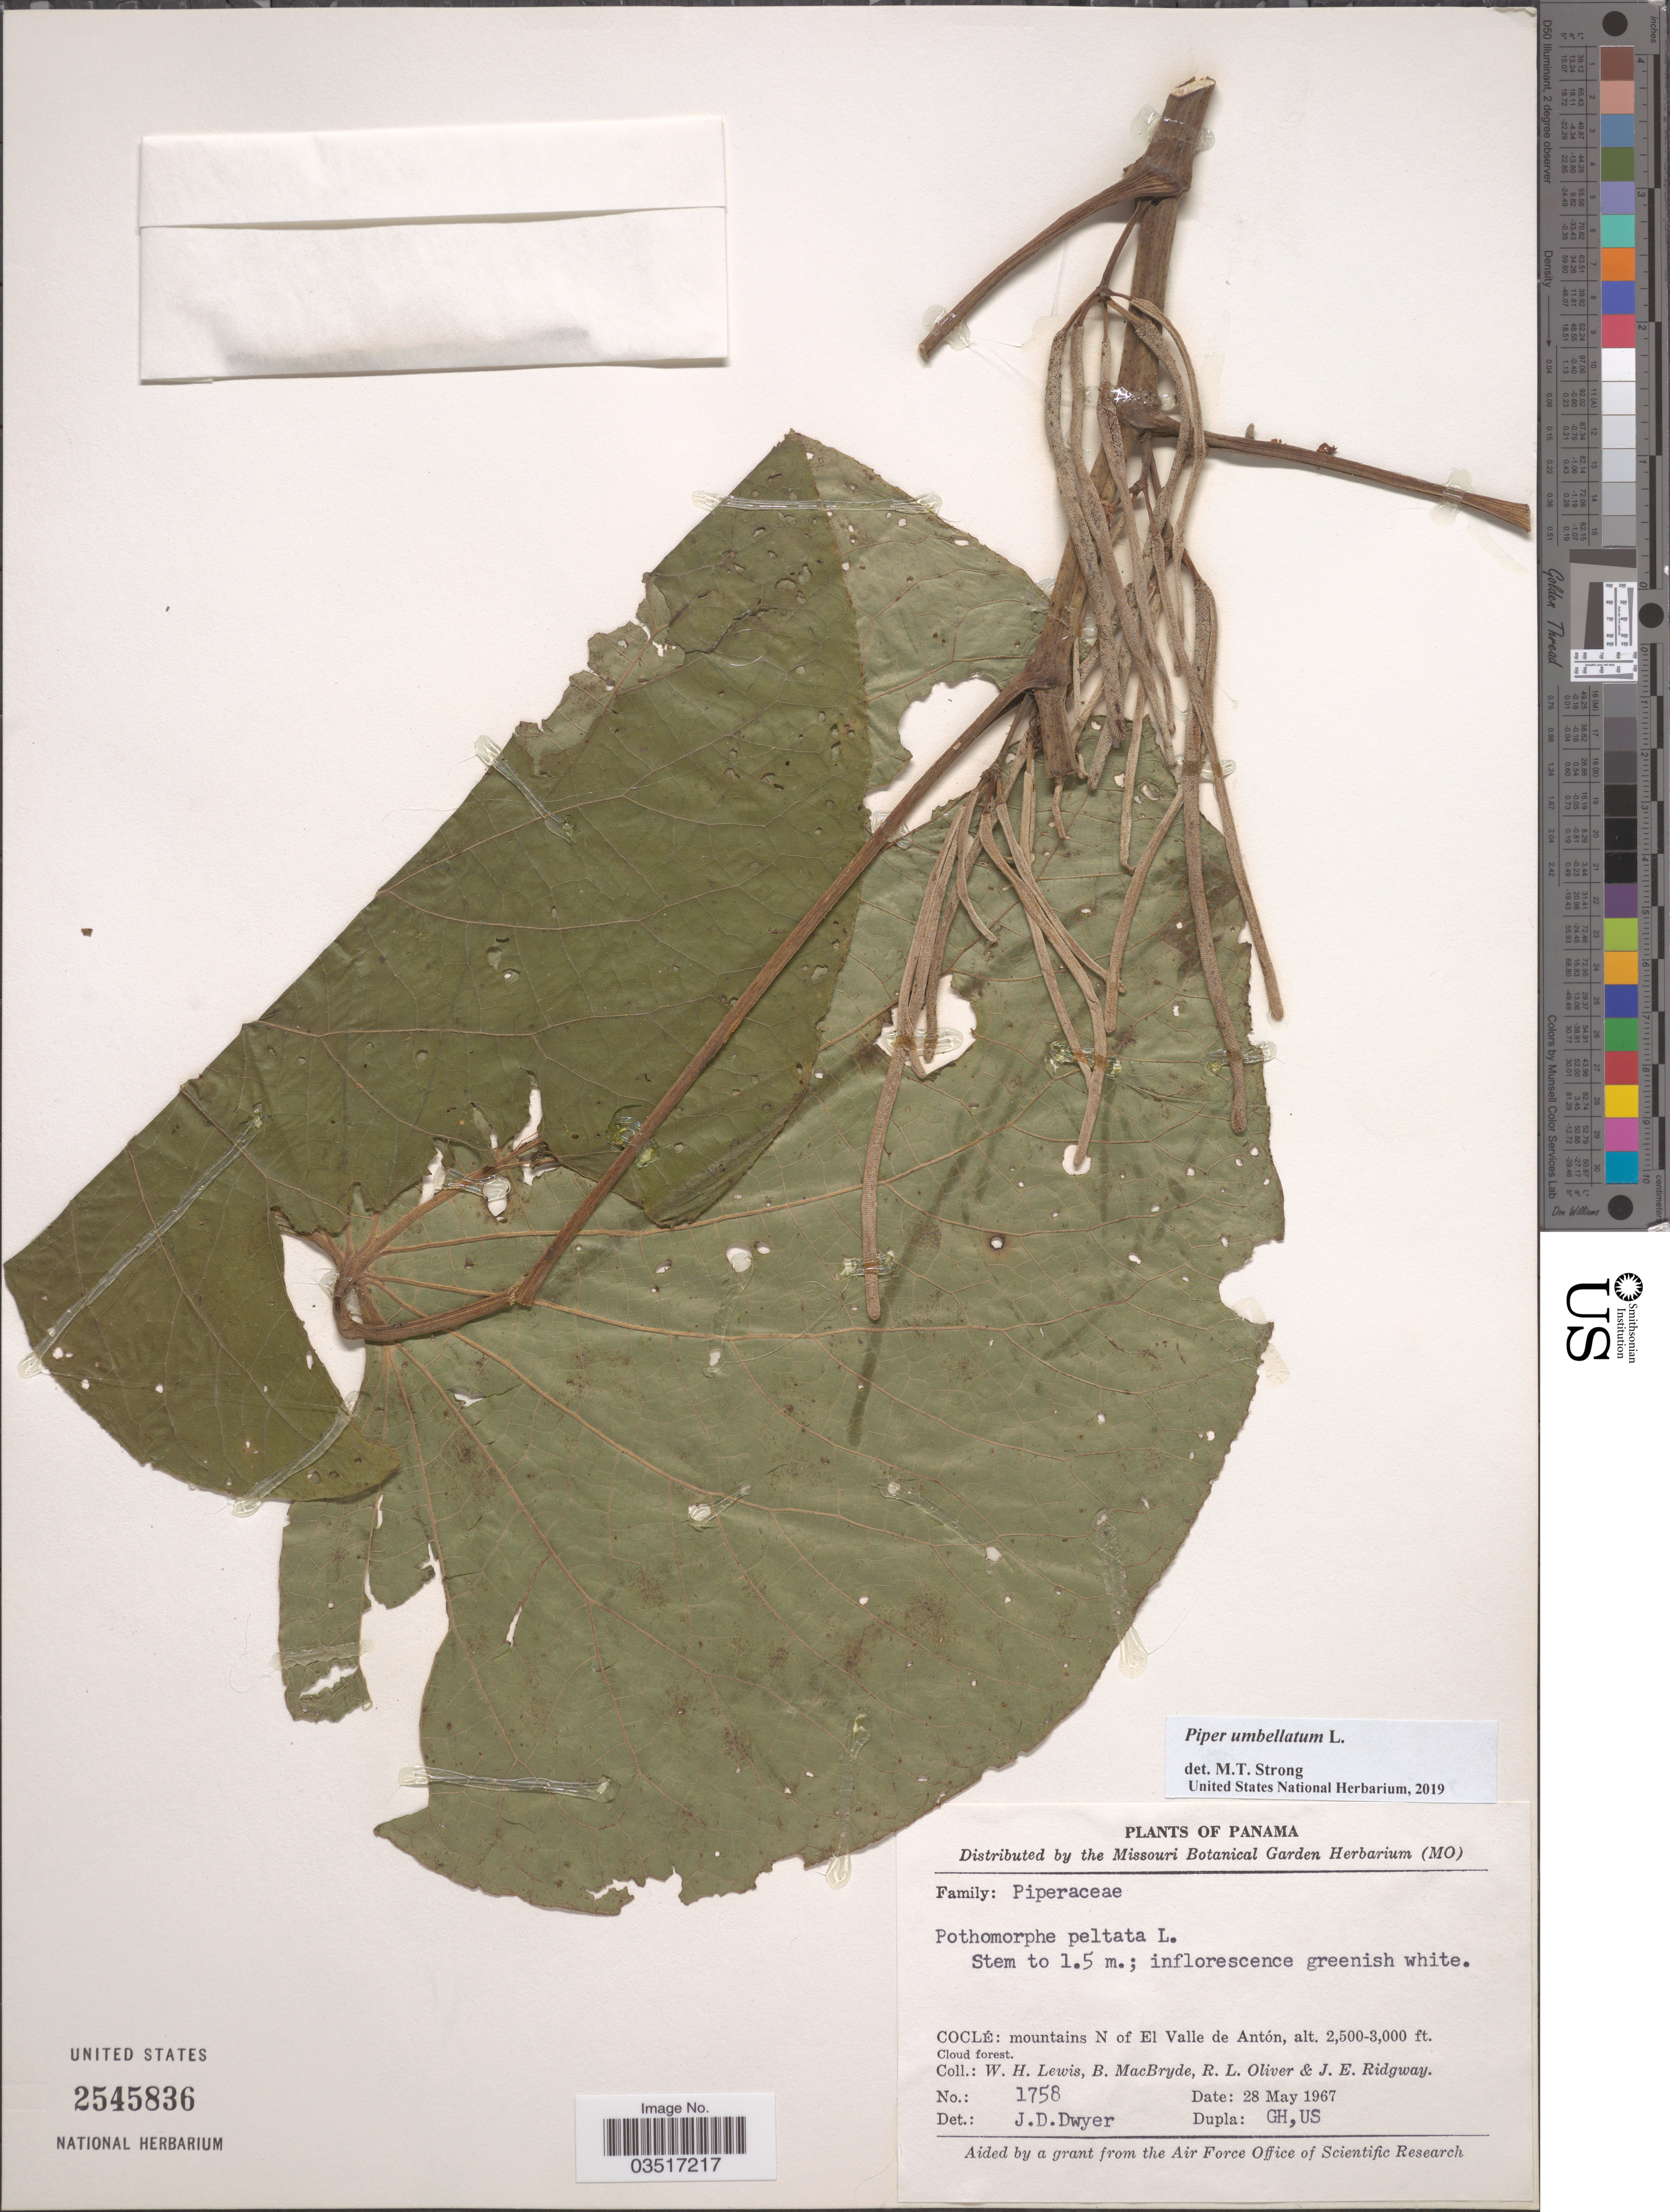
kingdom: Plantae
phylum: Tracheophyta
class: Magnoliopsida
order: Piperales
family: Piperaceae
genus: Piper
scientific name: Piper umbellatum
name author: L.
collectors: W. H. Lewis, B. MacBryde, R. Oliver & J. Ridgway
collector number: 1758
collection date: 1967-05-28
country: Panama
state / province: Cocle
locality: Mountain N of El Valle de Antón.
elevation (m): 762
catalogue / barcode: US 2545836